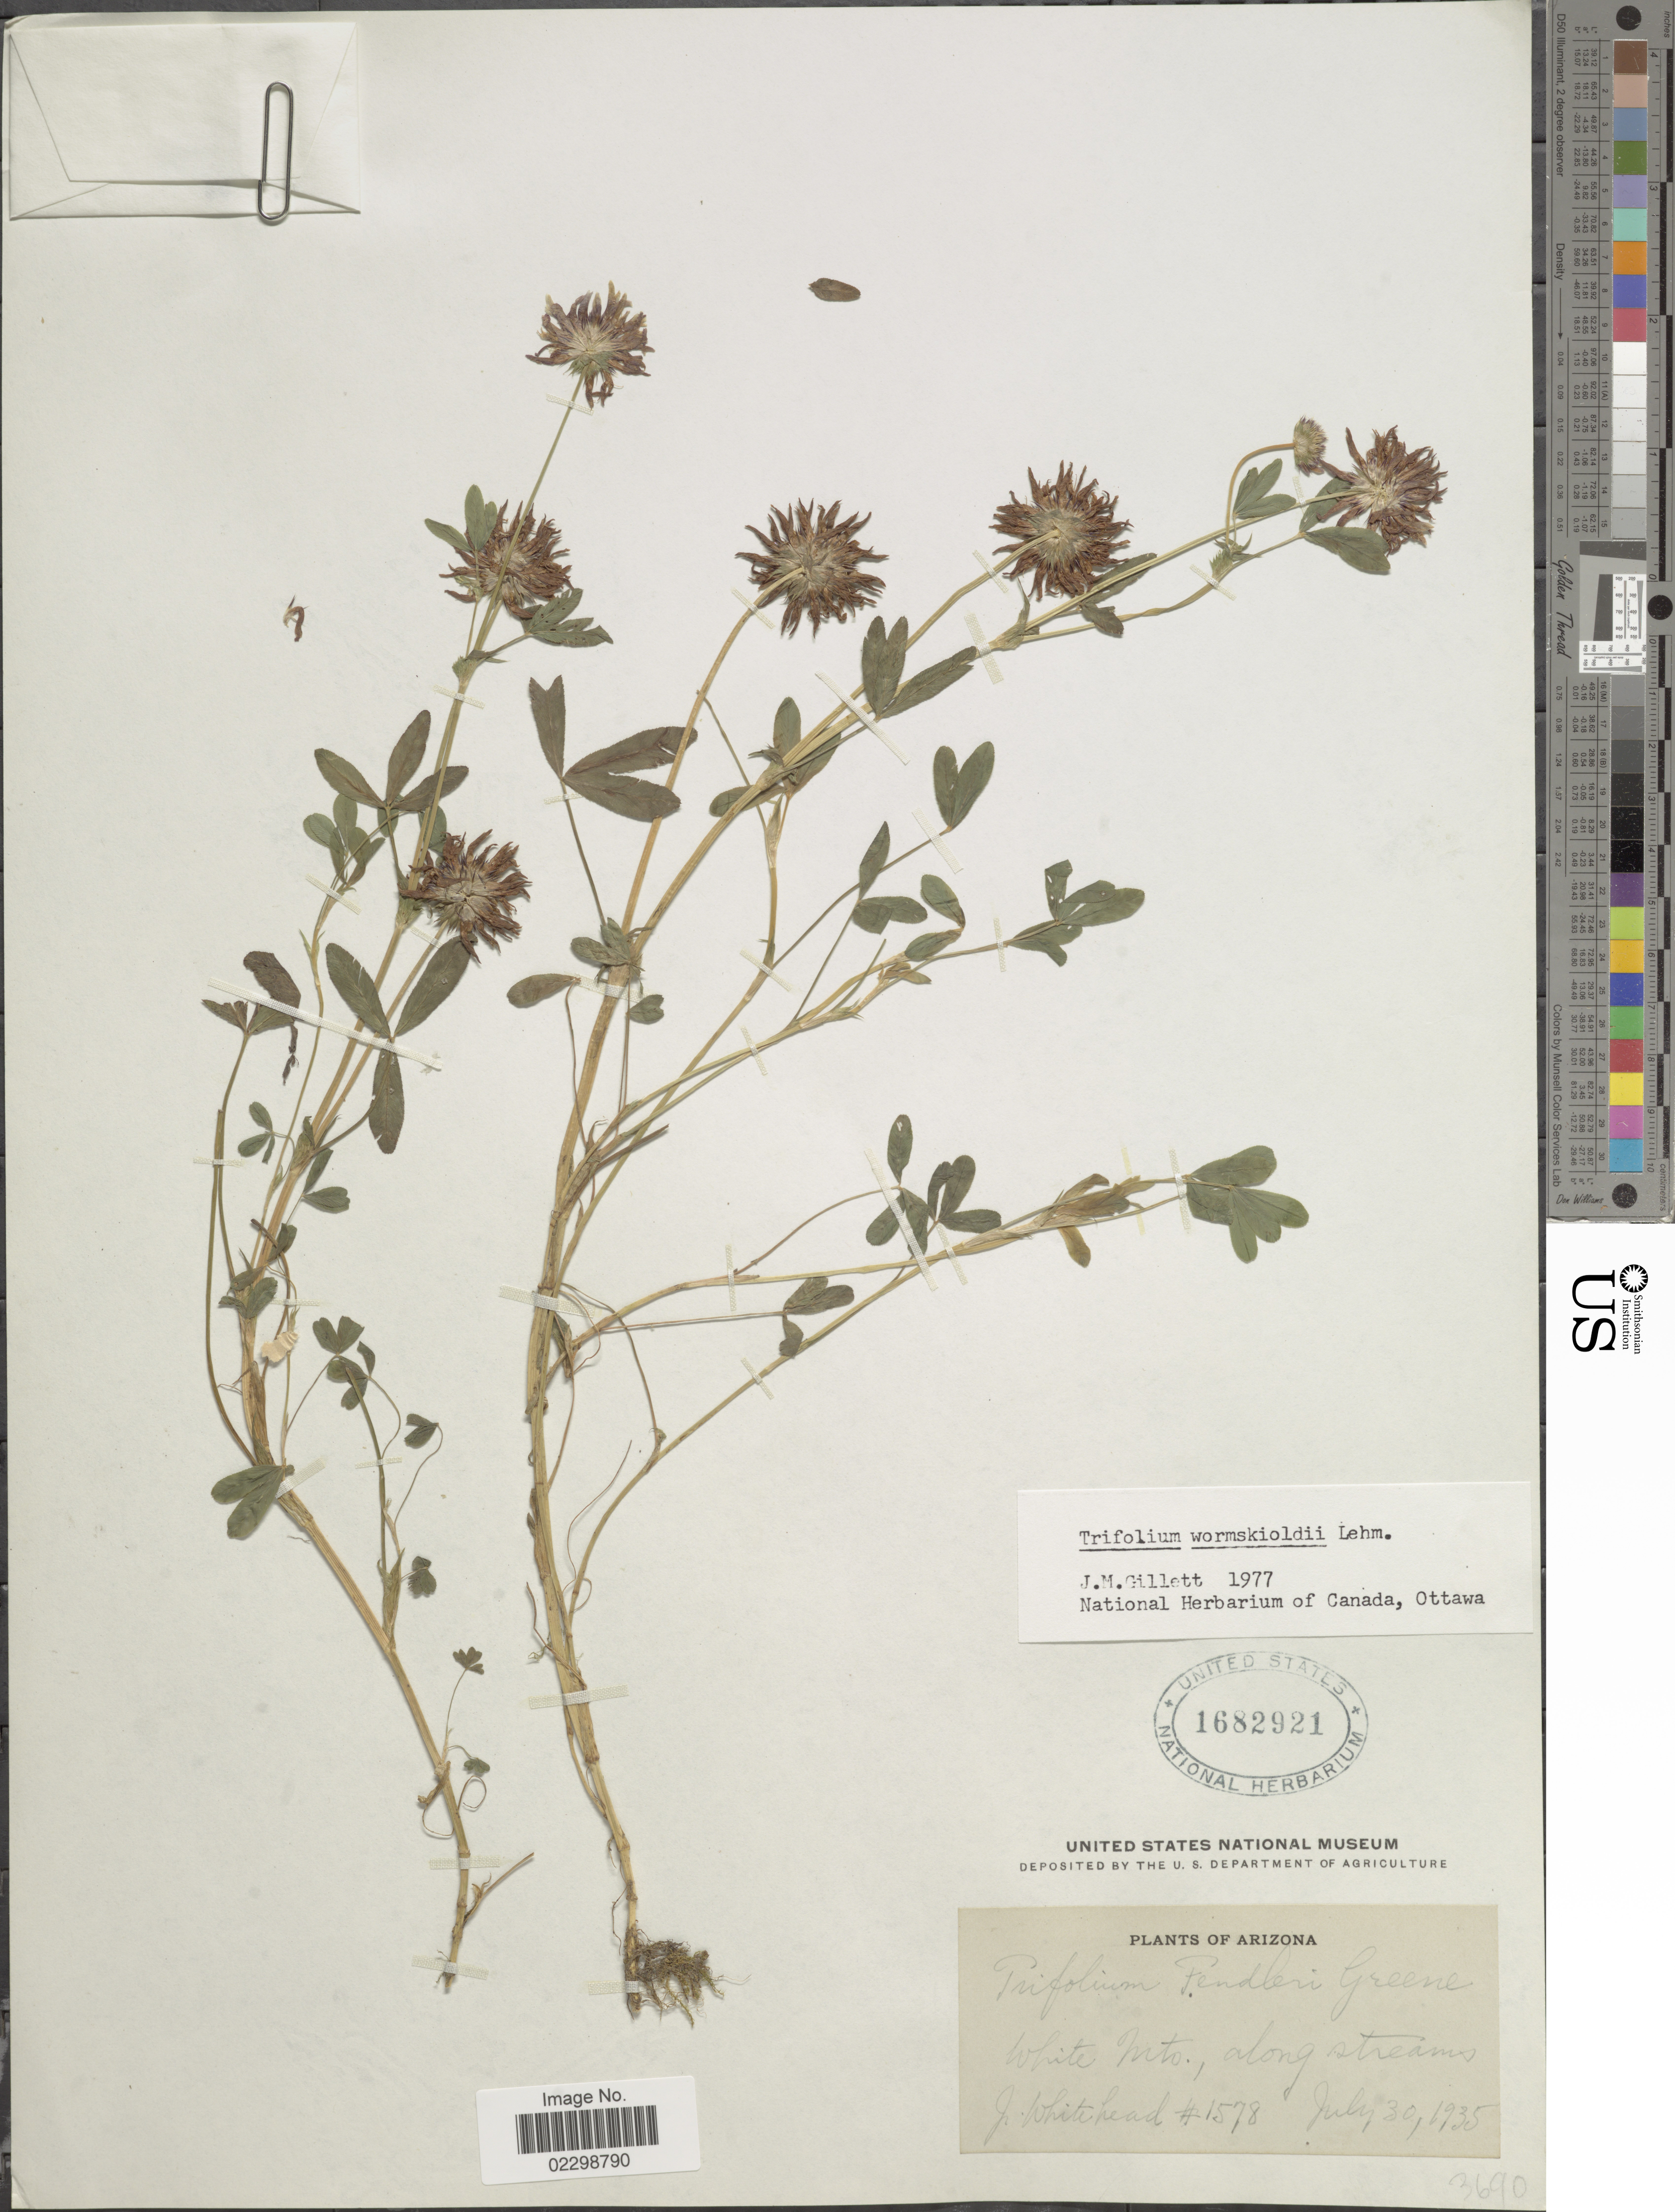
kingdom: Plantae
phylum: Tracheophyta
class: Magnoliopsida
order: Fabales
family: Fabaceae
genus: Trifolium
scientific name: Trifolium wormskioldii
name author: Lehm.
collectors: J. Whitehead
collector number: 1578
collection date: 1935-07-30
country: United States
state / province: Arizona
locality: White Mts., along streams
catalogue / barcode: US 1682921